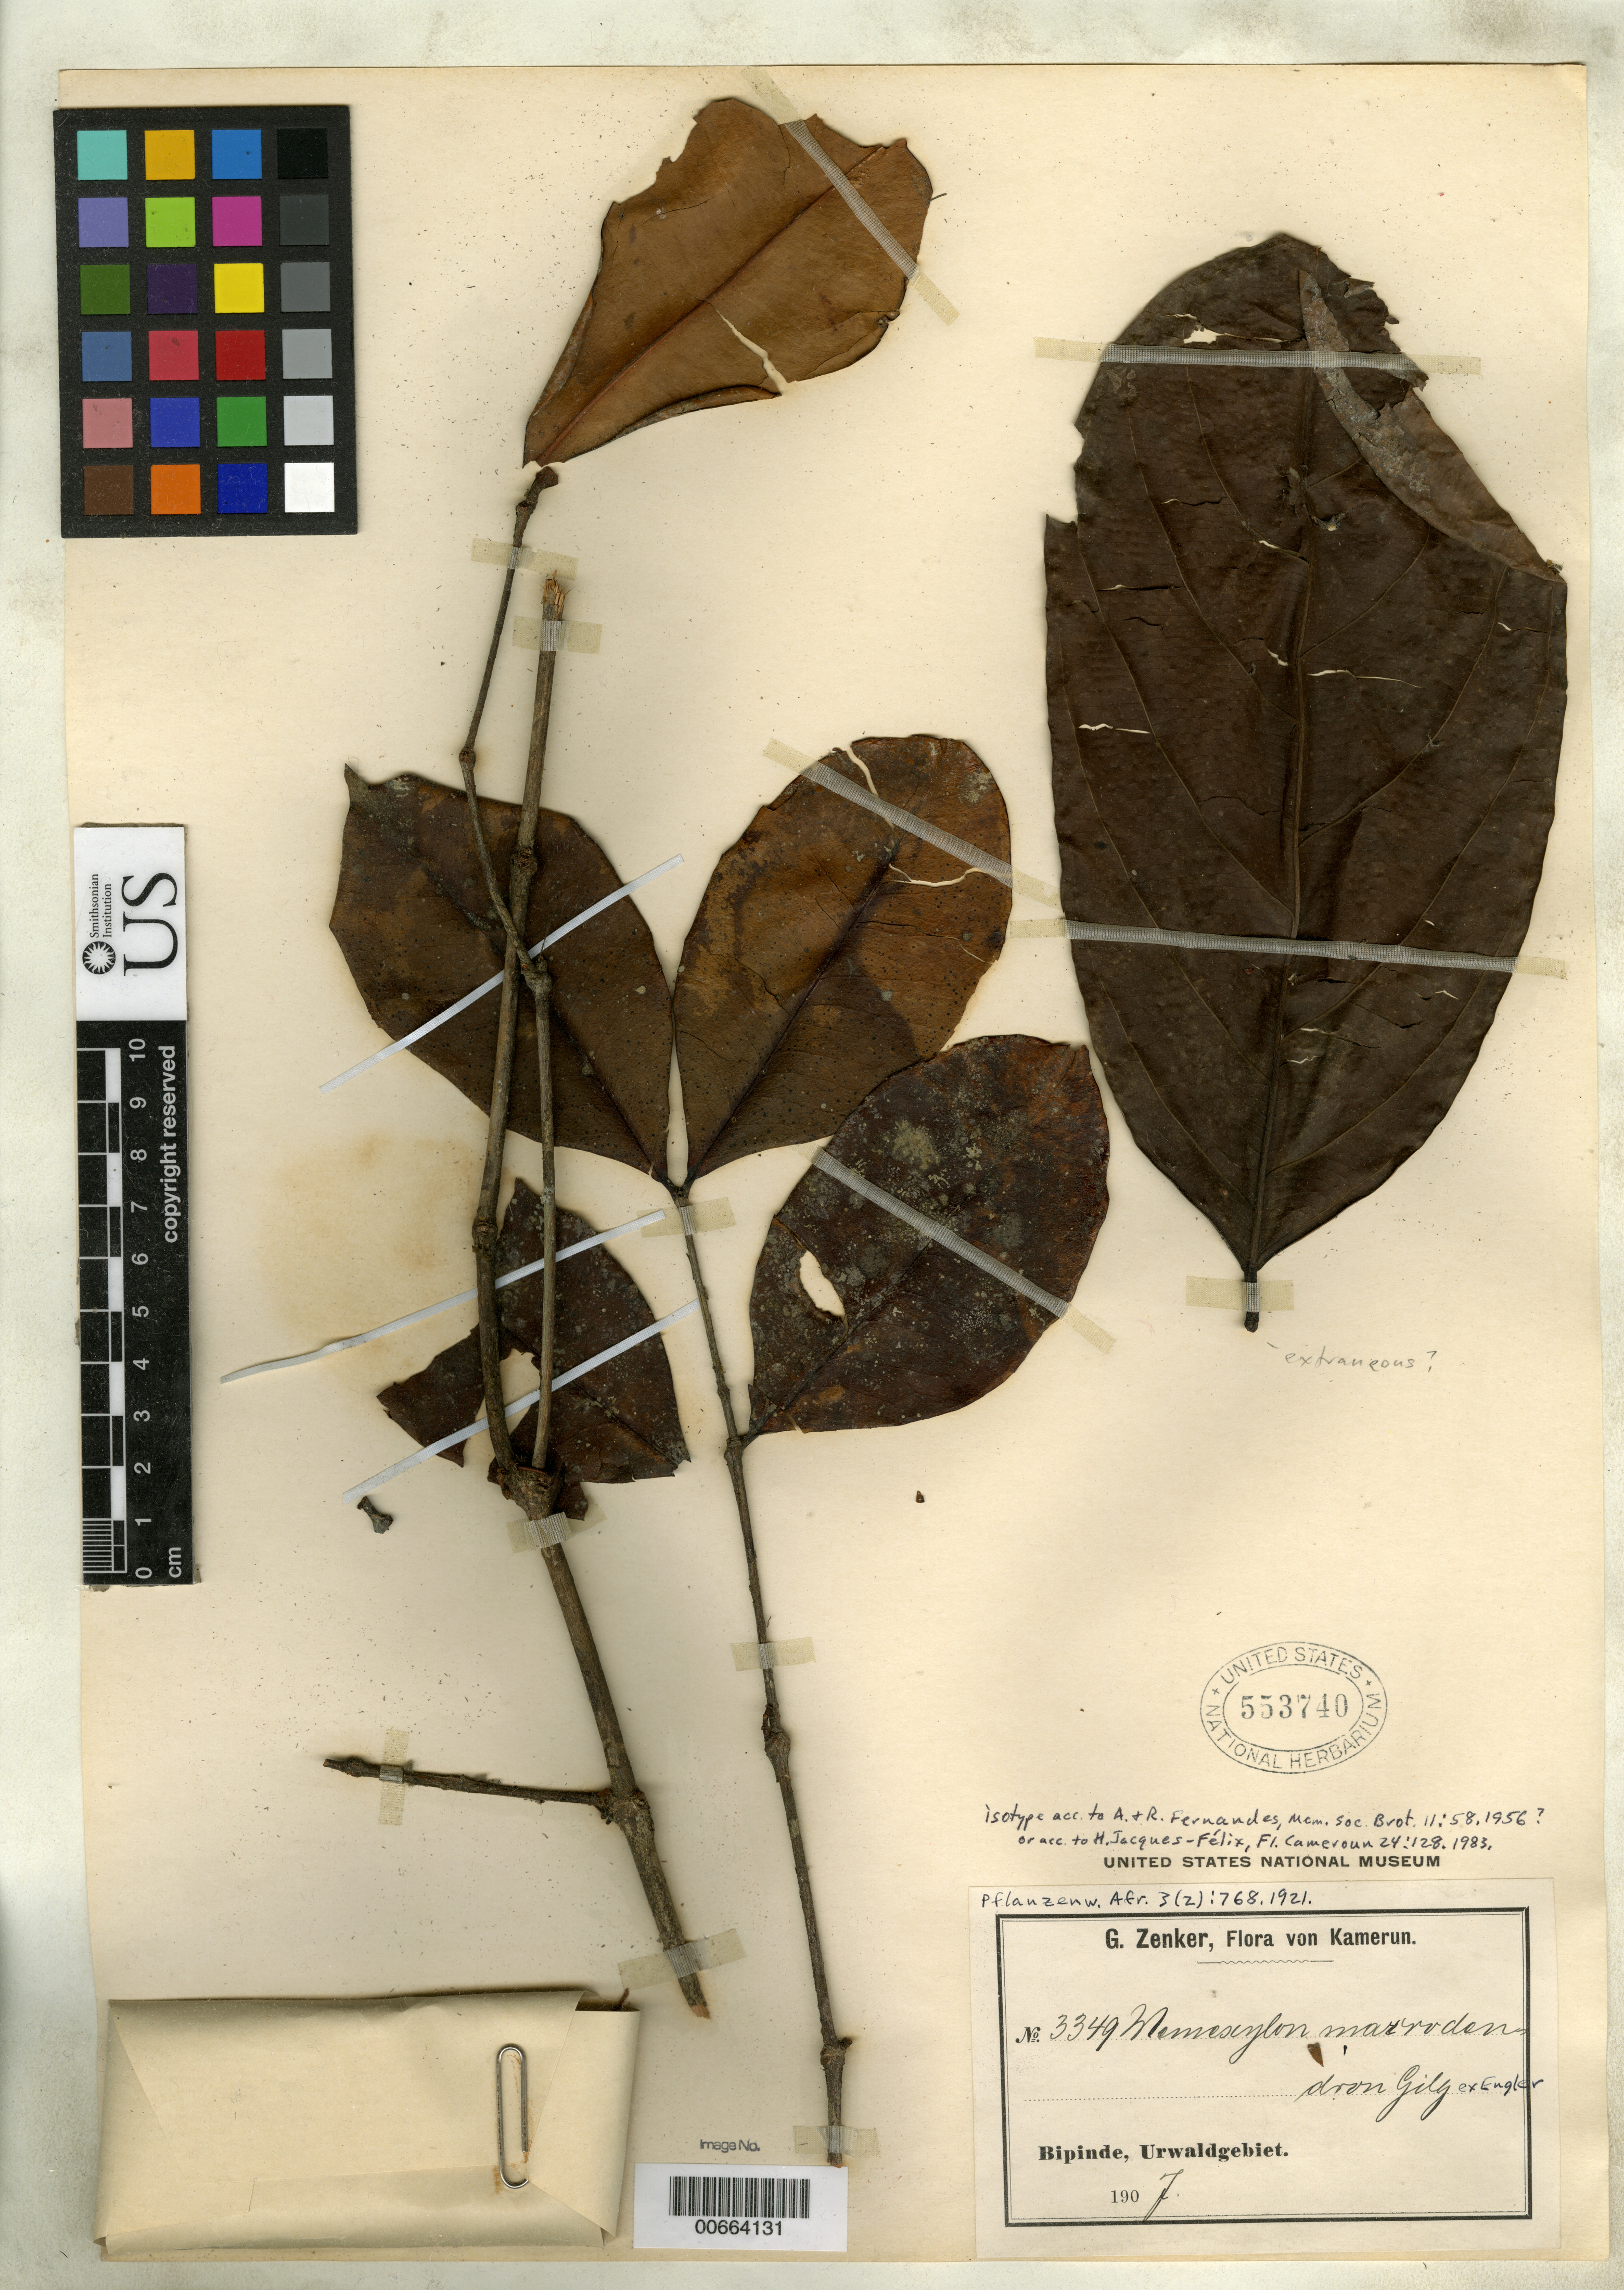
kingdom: Plantae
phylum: Tracheophyta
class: Magnoliopsida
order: Myrtales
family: Melastomataceae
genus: Memecylon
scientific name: Memecylon macrodendron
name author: Gilg ex Engl.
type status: Isotype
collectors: G. A. Zenker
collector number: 3349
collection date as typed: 1907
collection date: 1907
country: Cameroon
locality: Bipinde, Urwaldgebiet.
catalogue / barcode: US 553740